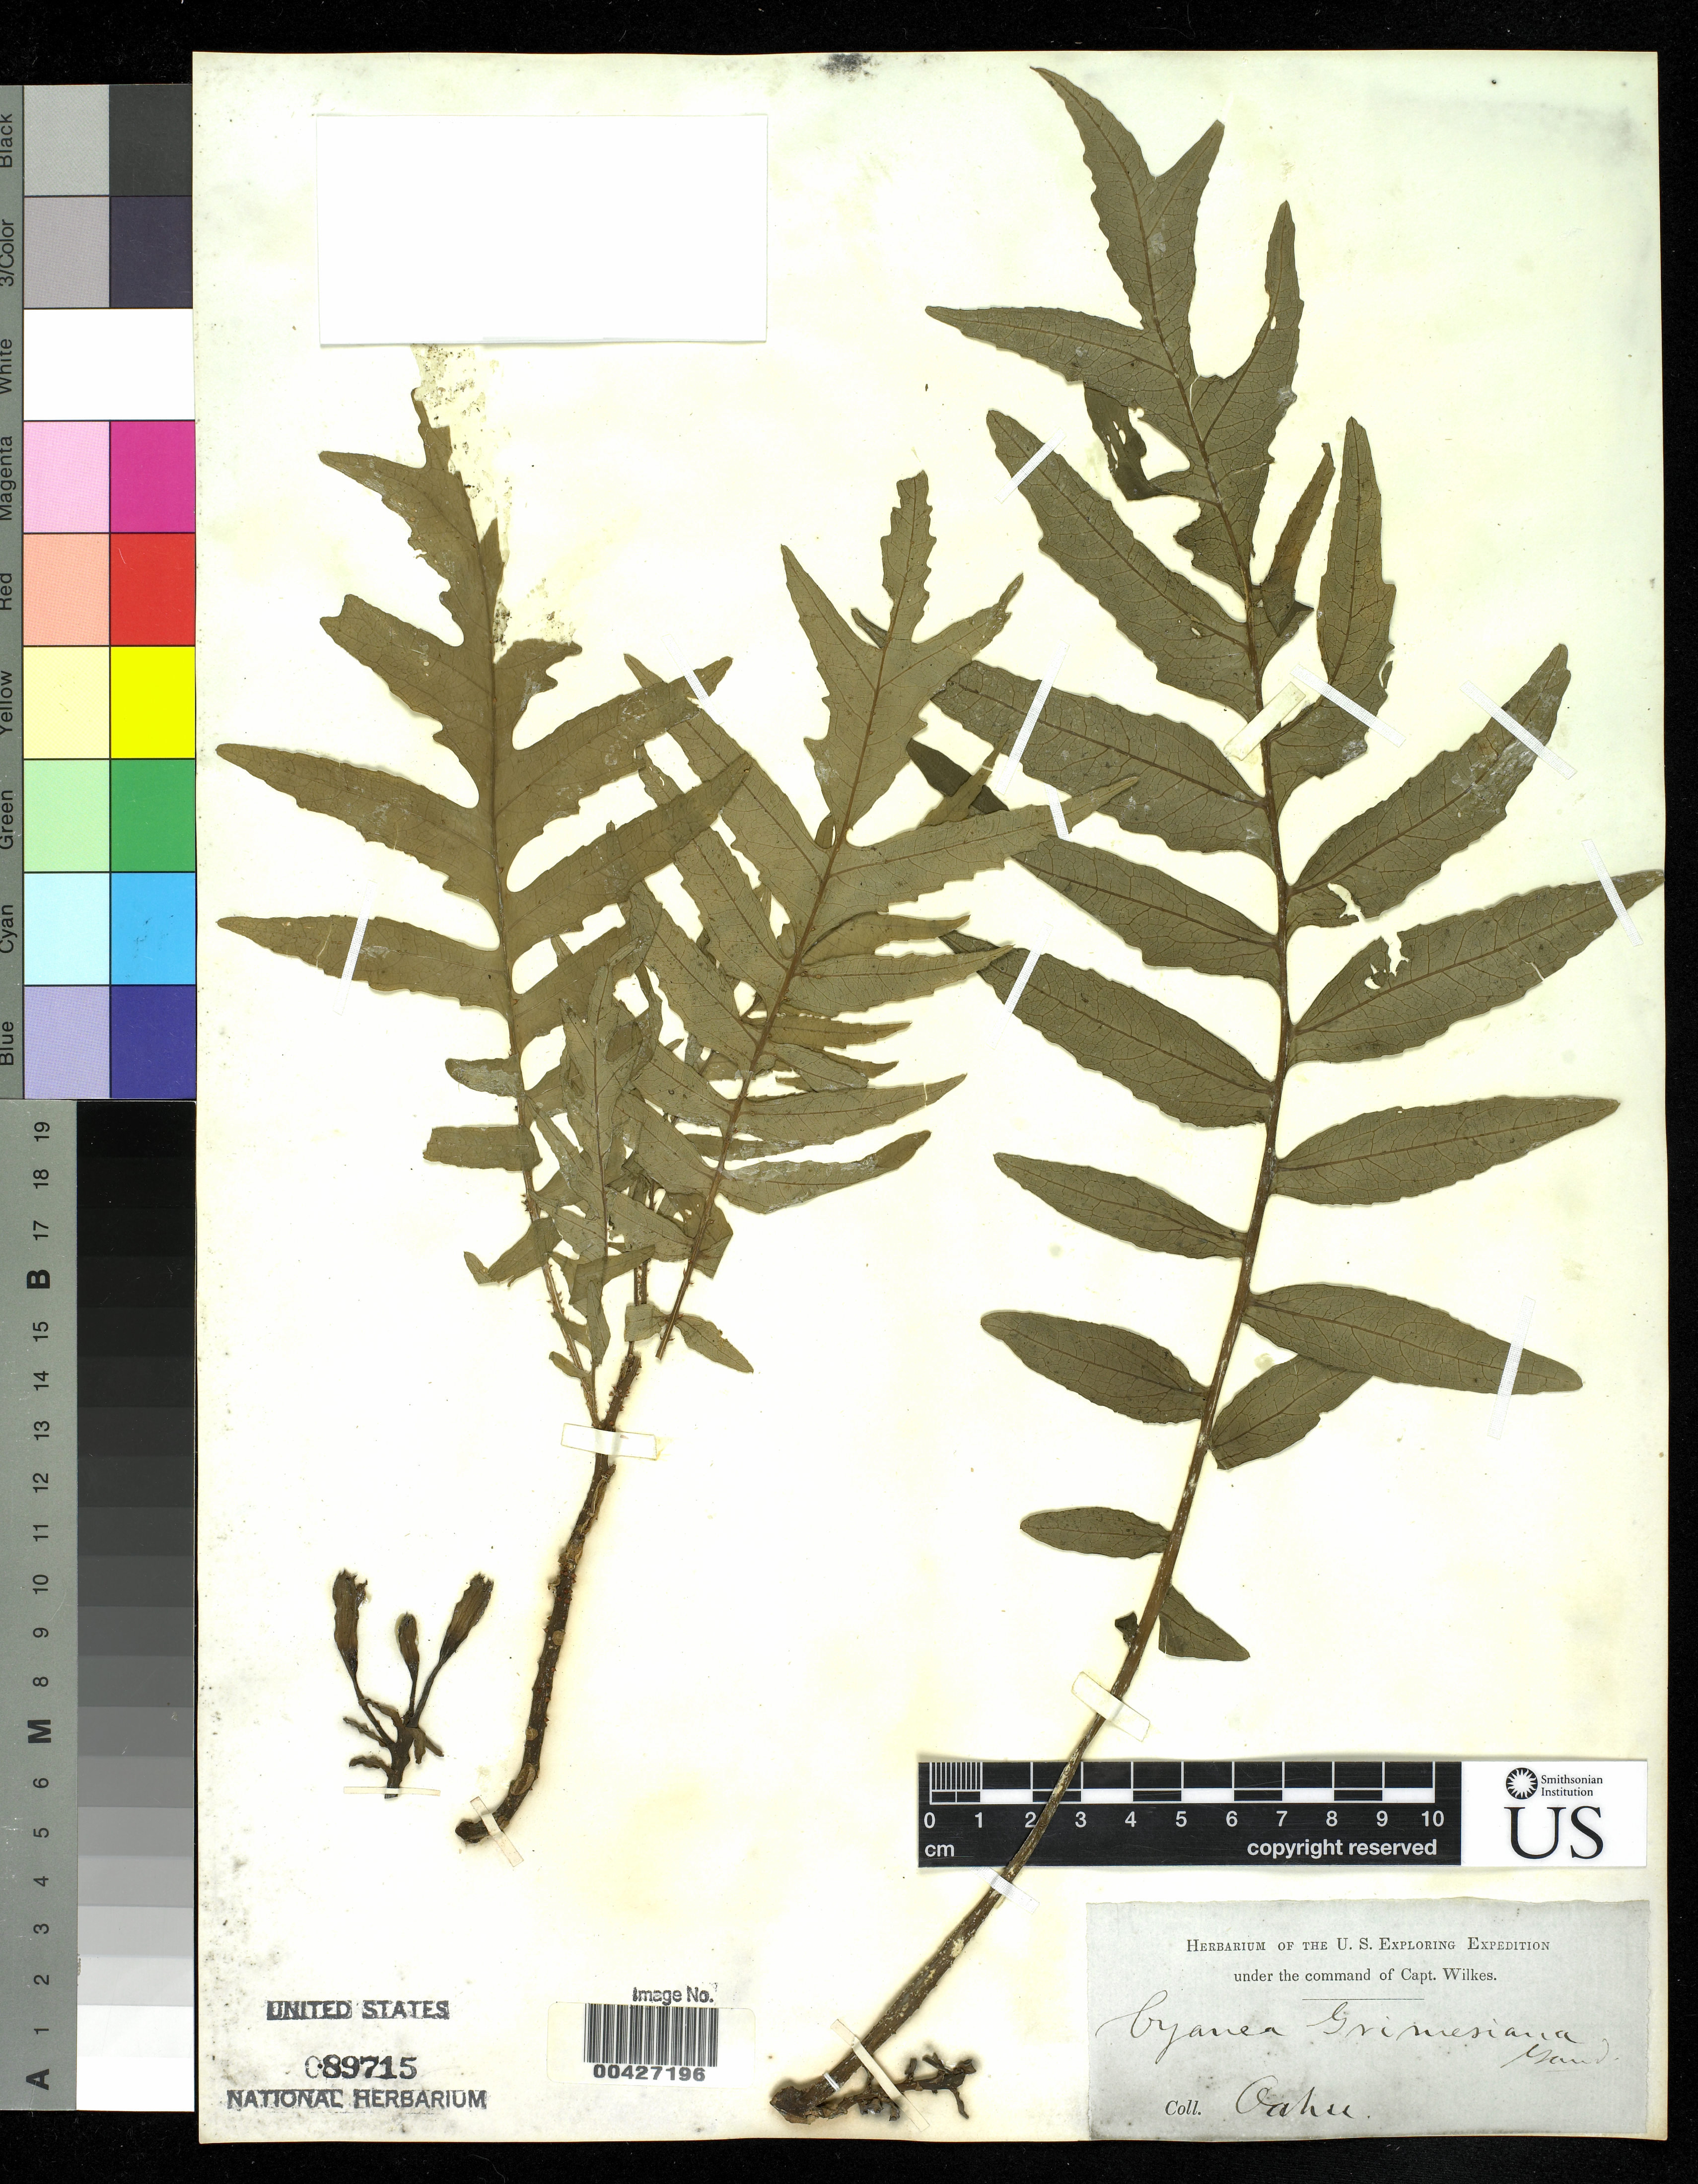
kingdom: Plantae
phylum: Tracheophyta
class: Magnoliopsida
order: Asterales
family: Campanulaceae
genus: Cyanea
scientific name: Cyanea grimesiana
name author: Gaudich.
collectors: Wilkes Explor. Exped.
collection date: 1838/1842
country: United States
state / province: Hawaii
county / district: Honolulu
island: Oahu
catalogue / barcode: US 89715